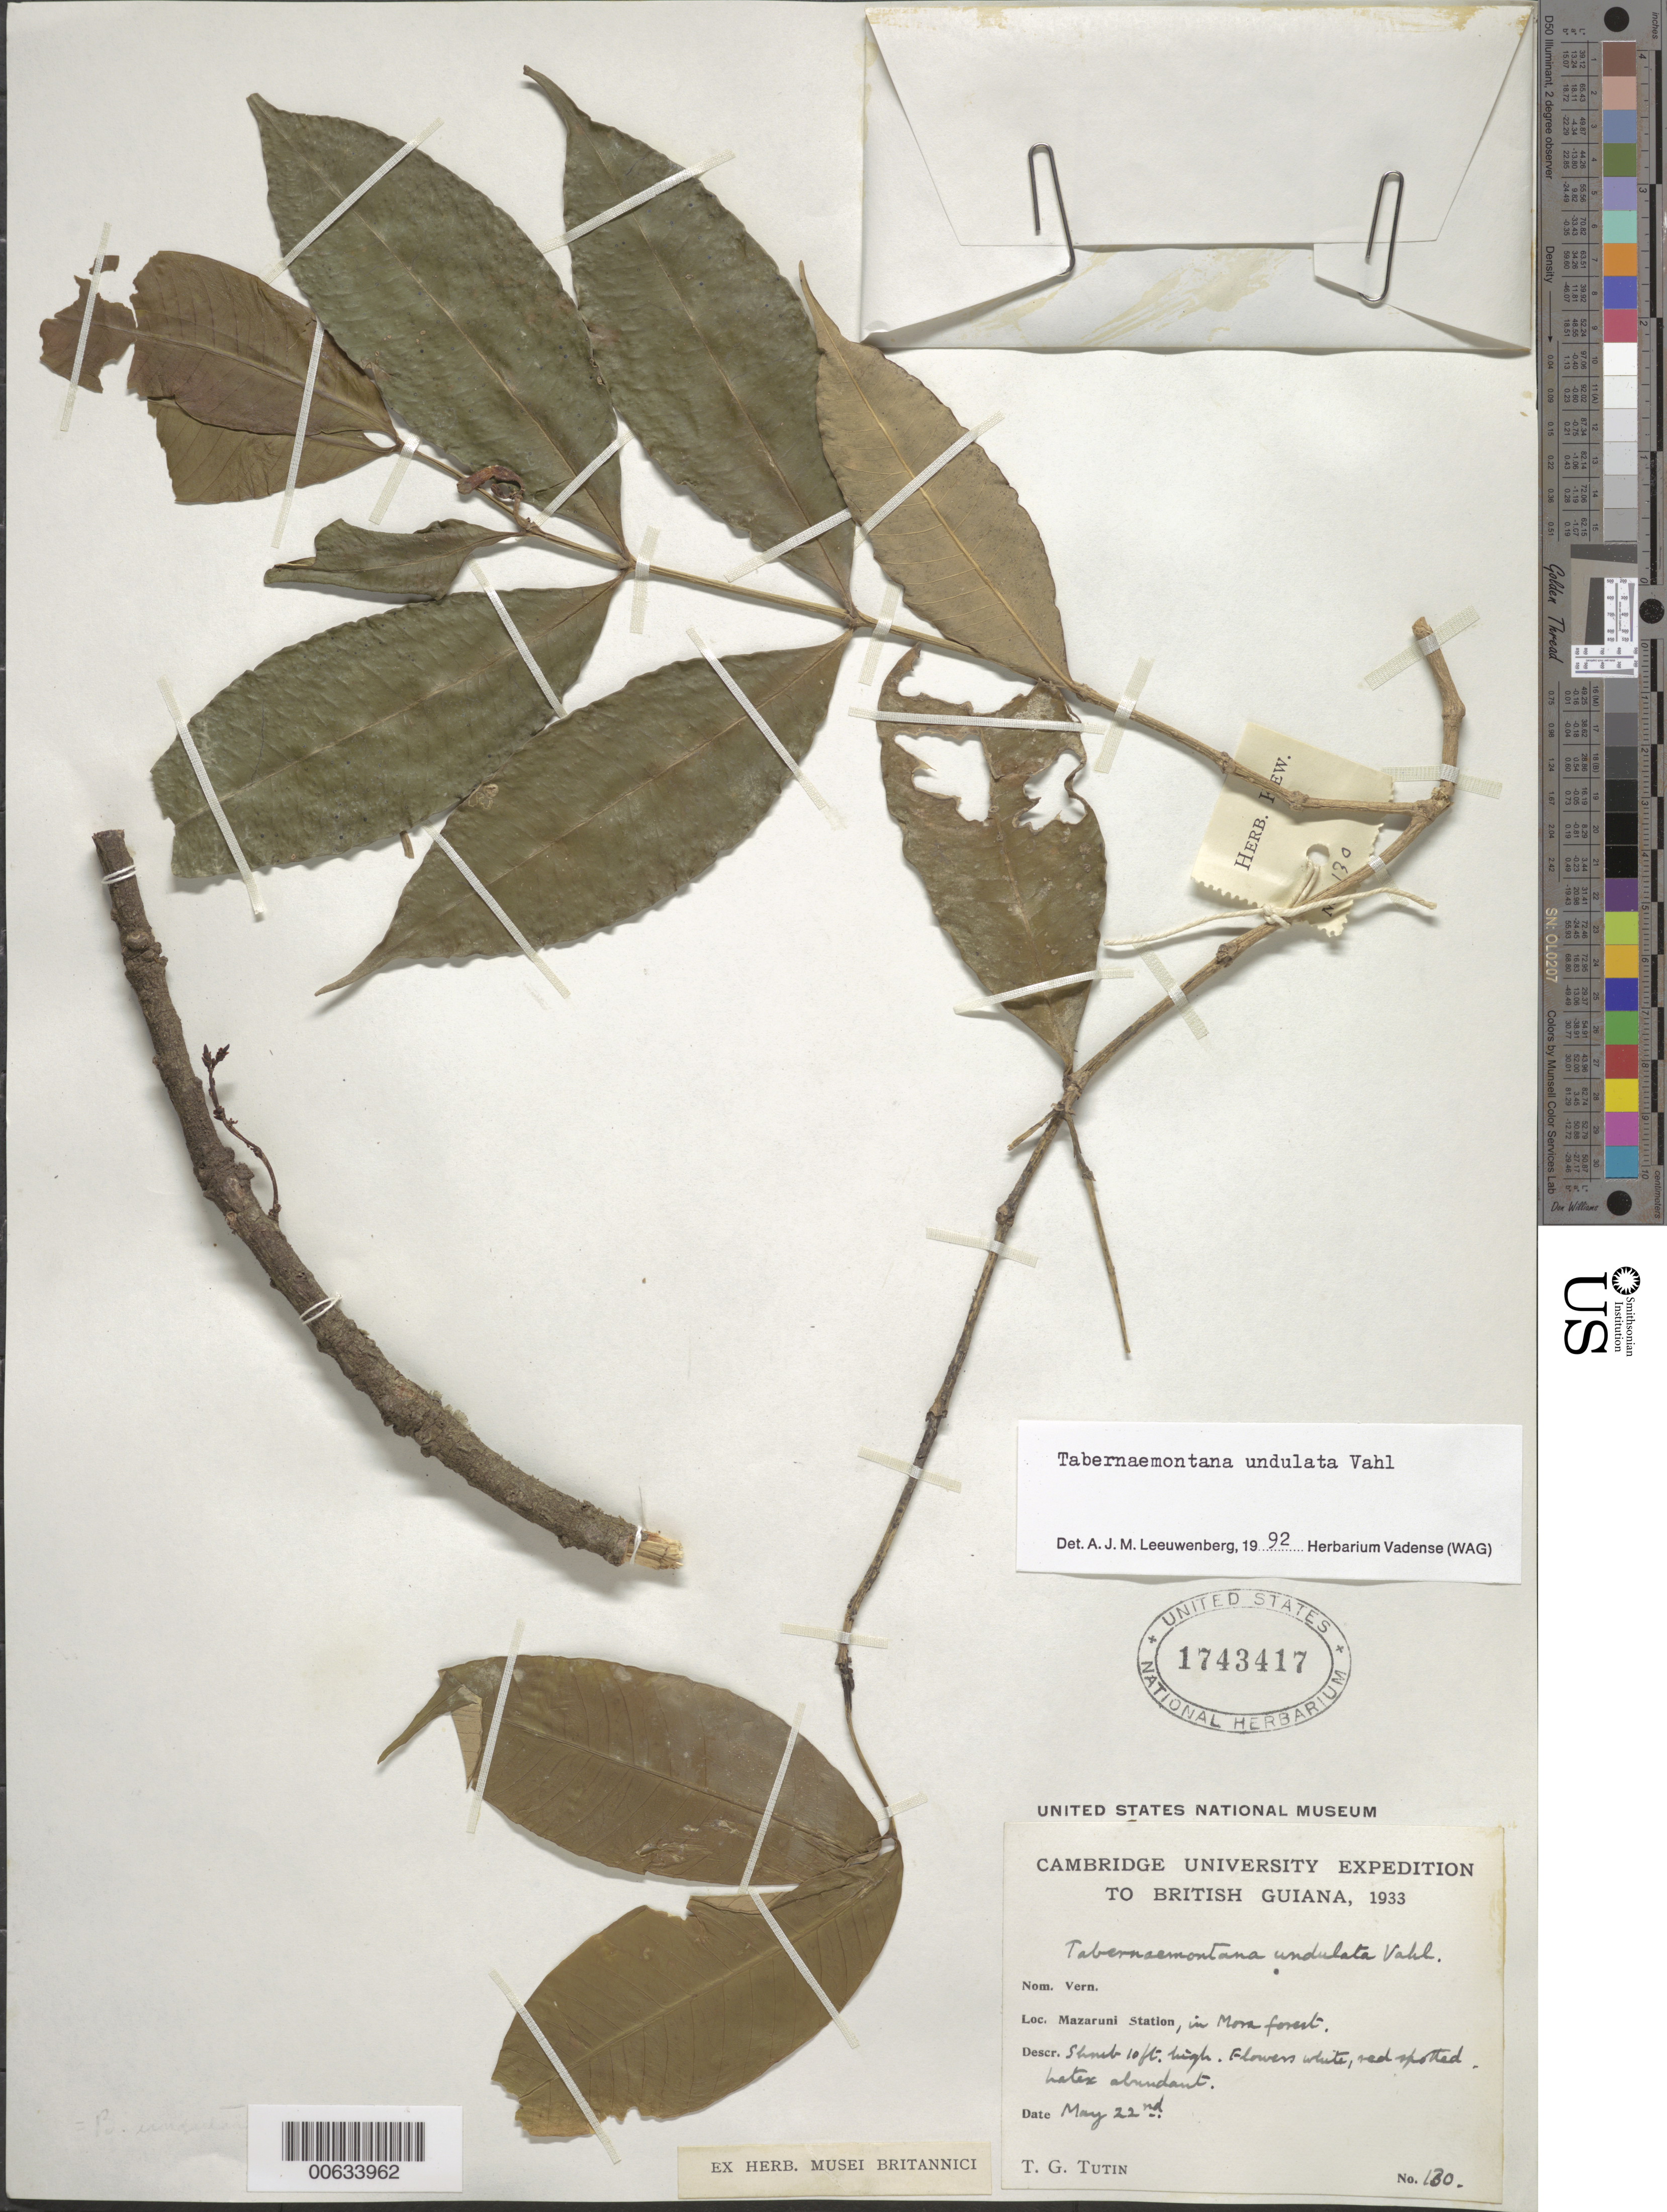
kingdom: Plantae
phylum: Tracheophyta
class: Magnoliopsida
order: Gentianales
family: Apocynaceae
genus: Tabernaemontana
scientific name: Tabernaemontana undulata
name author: Vahl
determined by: Leeuwenberg, A. J. M.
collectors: T. G. Tutin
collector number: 130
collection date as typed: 22-May-33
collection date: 1933-05-22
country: Guyana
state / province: Cuyuni-Mazaruni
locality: Mazaruni Station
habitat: Mora forest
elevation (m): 30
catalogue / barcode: US 1743417